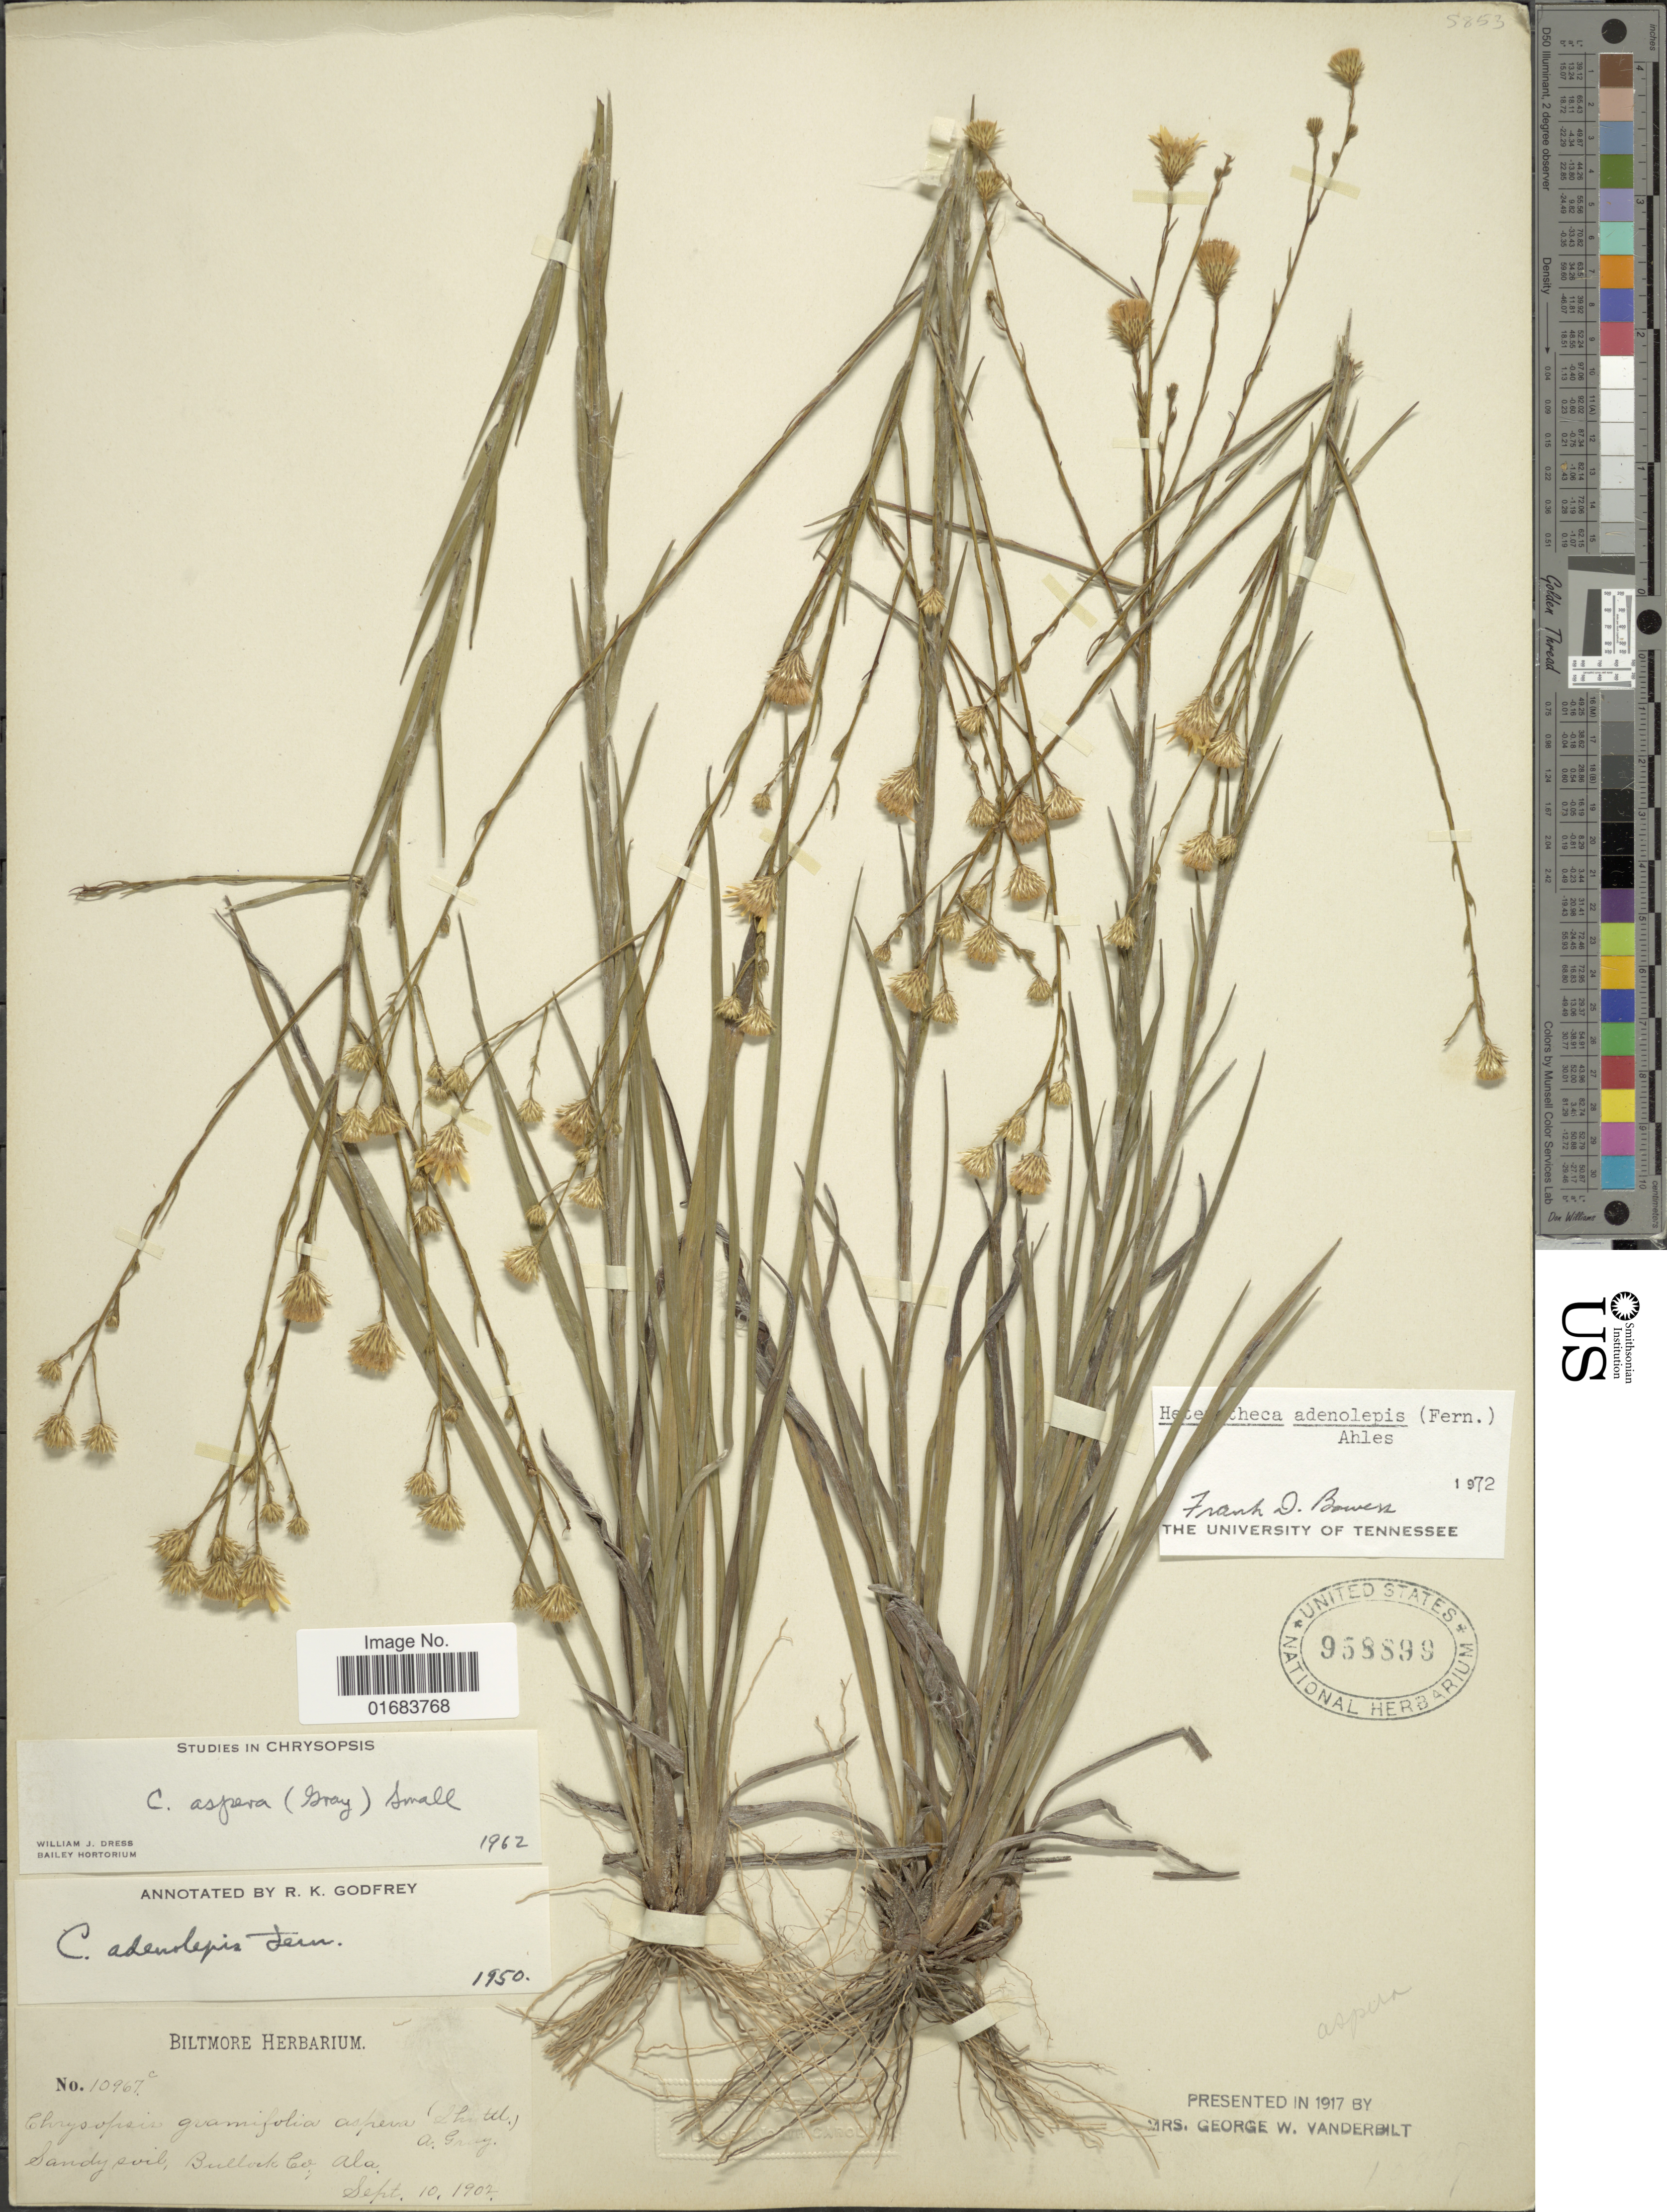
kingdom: Plantae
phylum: Tracheophyta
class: Magnoliopsida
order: Asterales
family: Asteraceae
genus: Pityopsis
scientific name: Pityopsis adenolepis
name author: (Fernald) Semple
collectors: ex herb. Biltmore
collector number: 10967c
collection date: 1902-09-10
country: United States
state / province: Alabama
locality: Bullock Co.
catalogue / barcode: US 958899